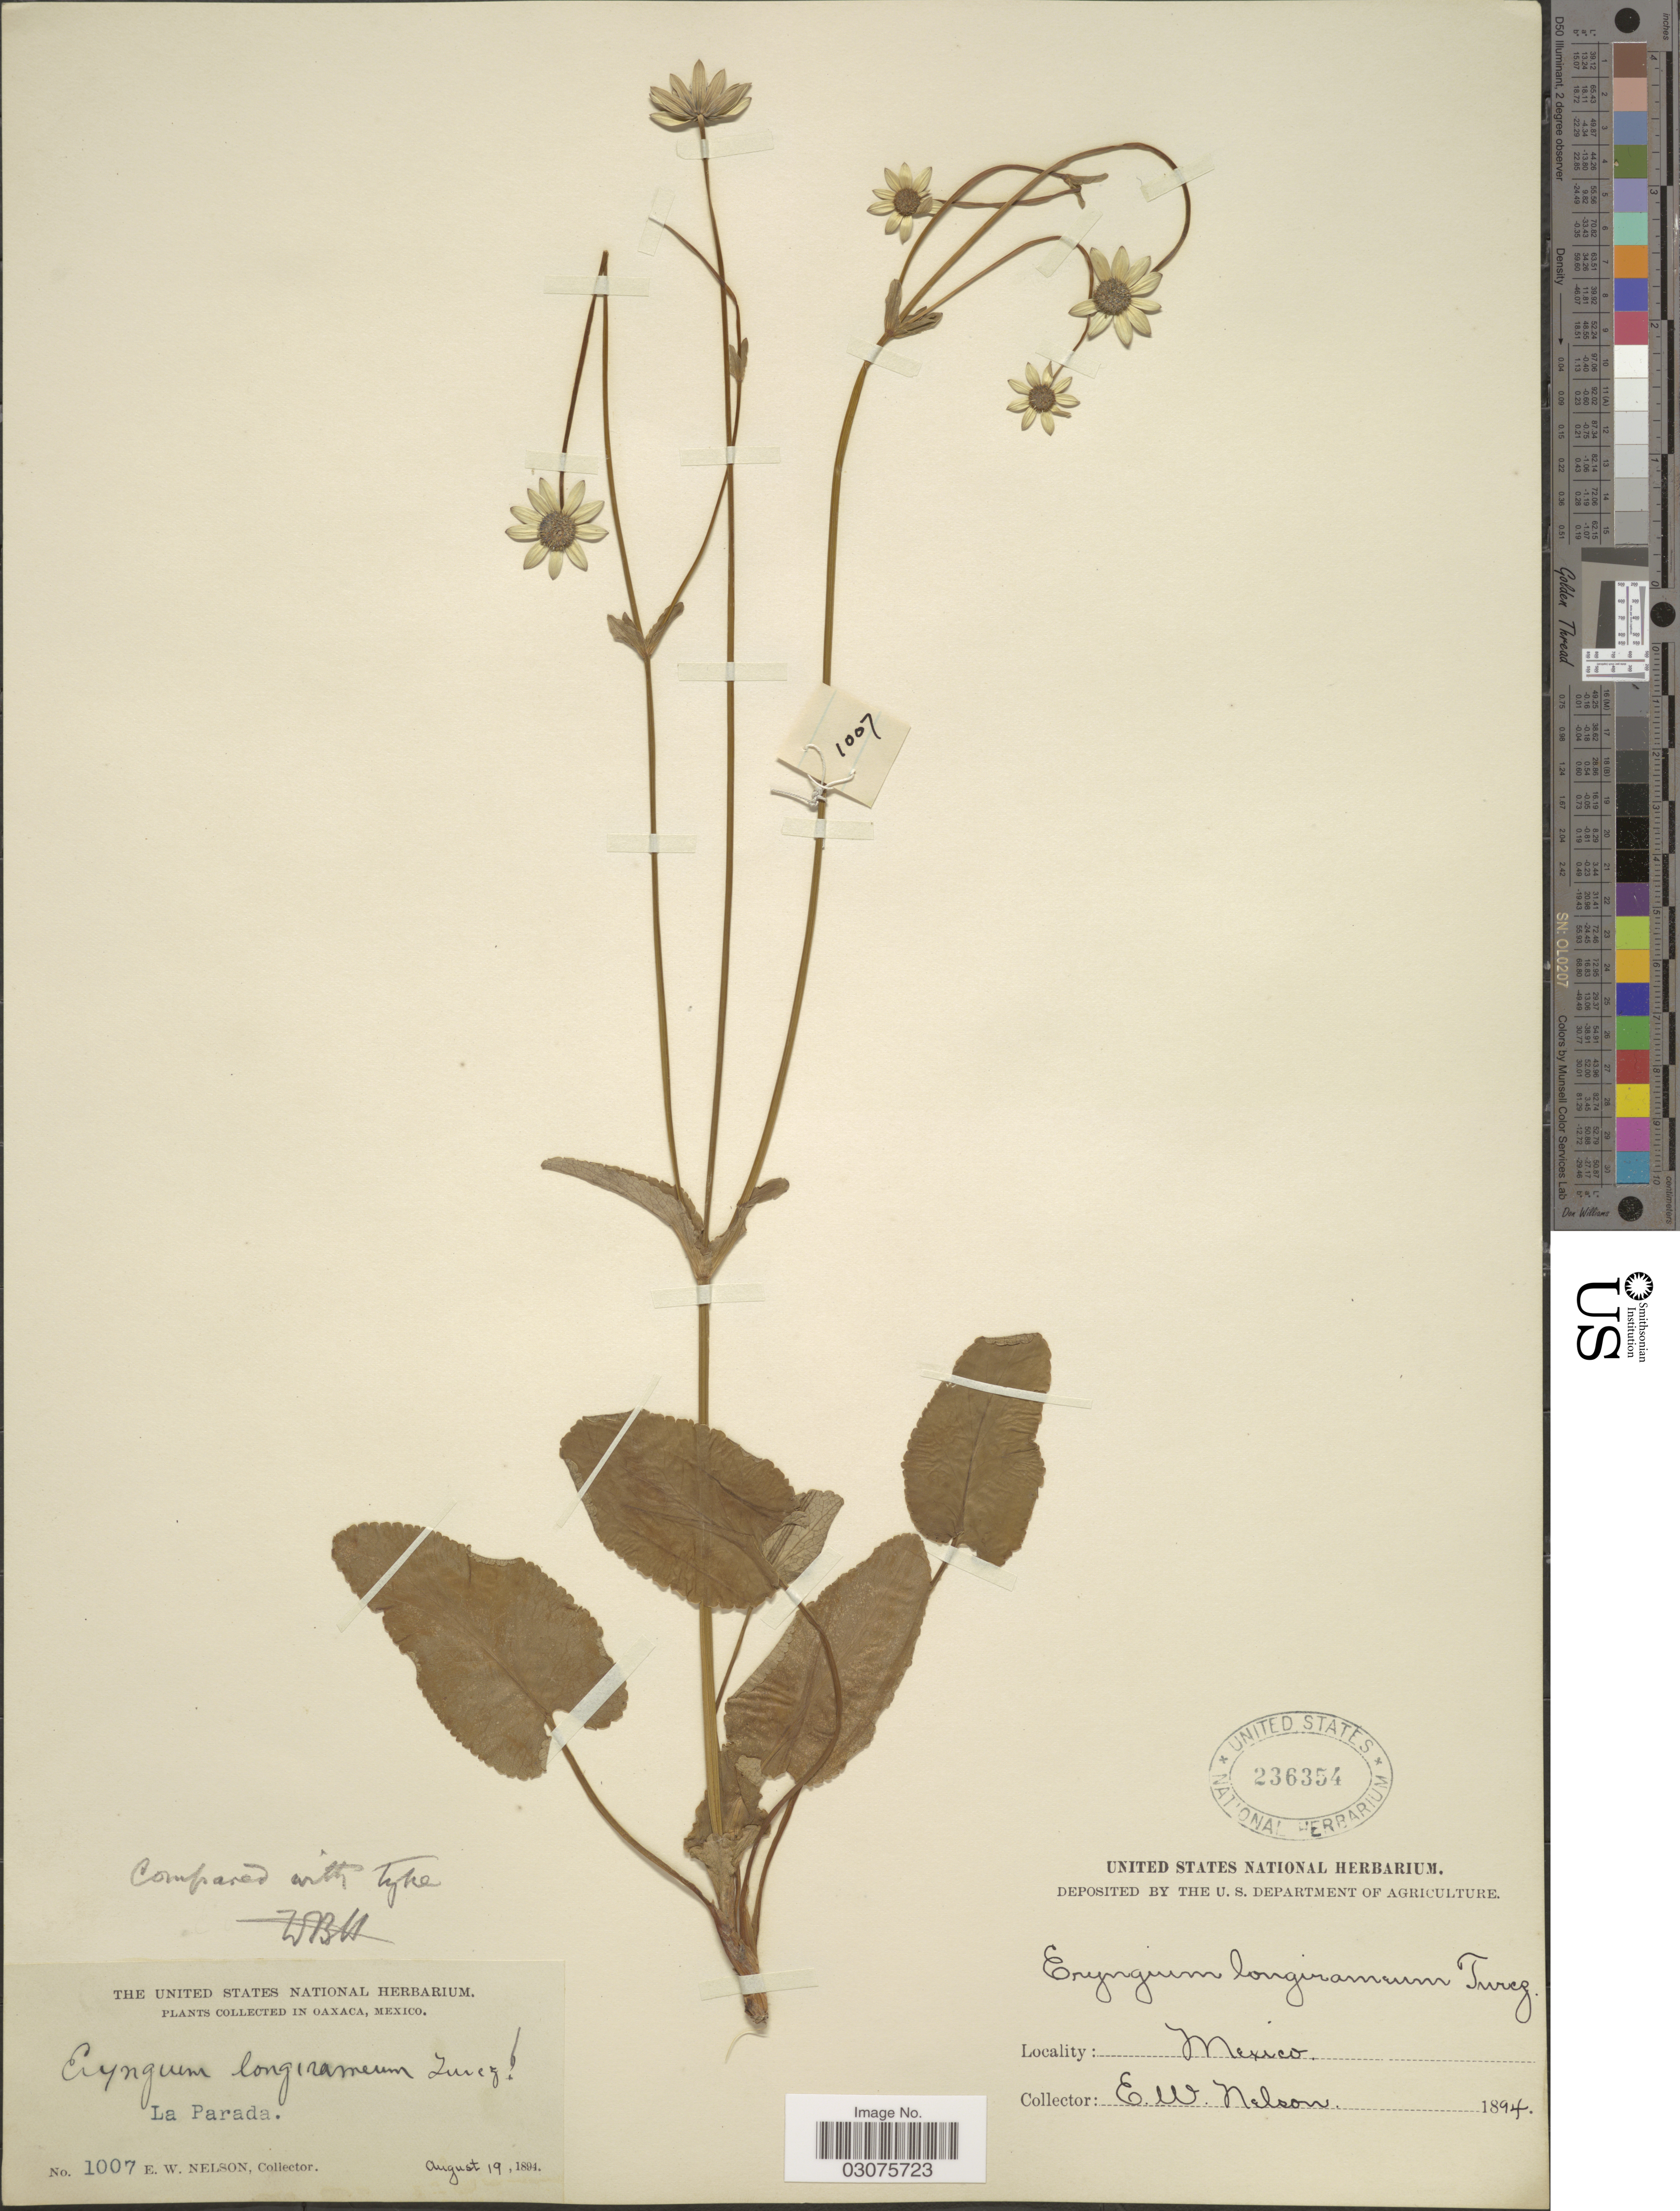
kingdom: Plantae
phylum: Tracheophyta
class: Magnoliopsida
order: Apiales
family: Apiaceae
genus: Eryngium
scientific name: Eryngium gracile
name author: F. Delaroche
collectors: E. W. Nelson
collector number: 1007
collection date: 1894-08-19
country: Mexico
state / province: Oaxaca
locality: La Parada.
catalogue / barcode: US 236354